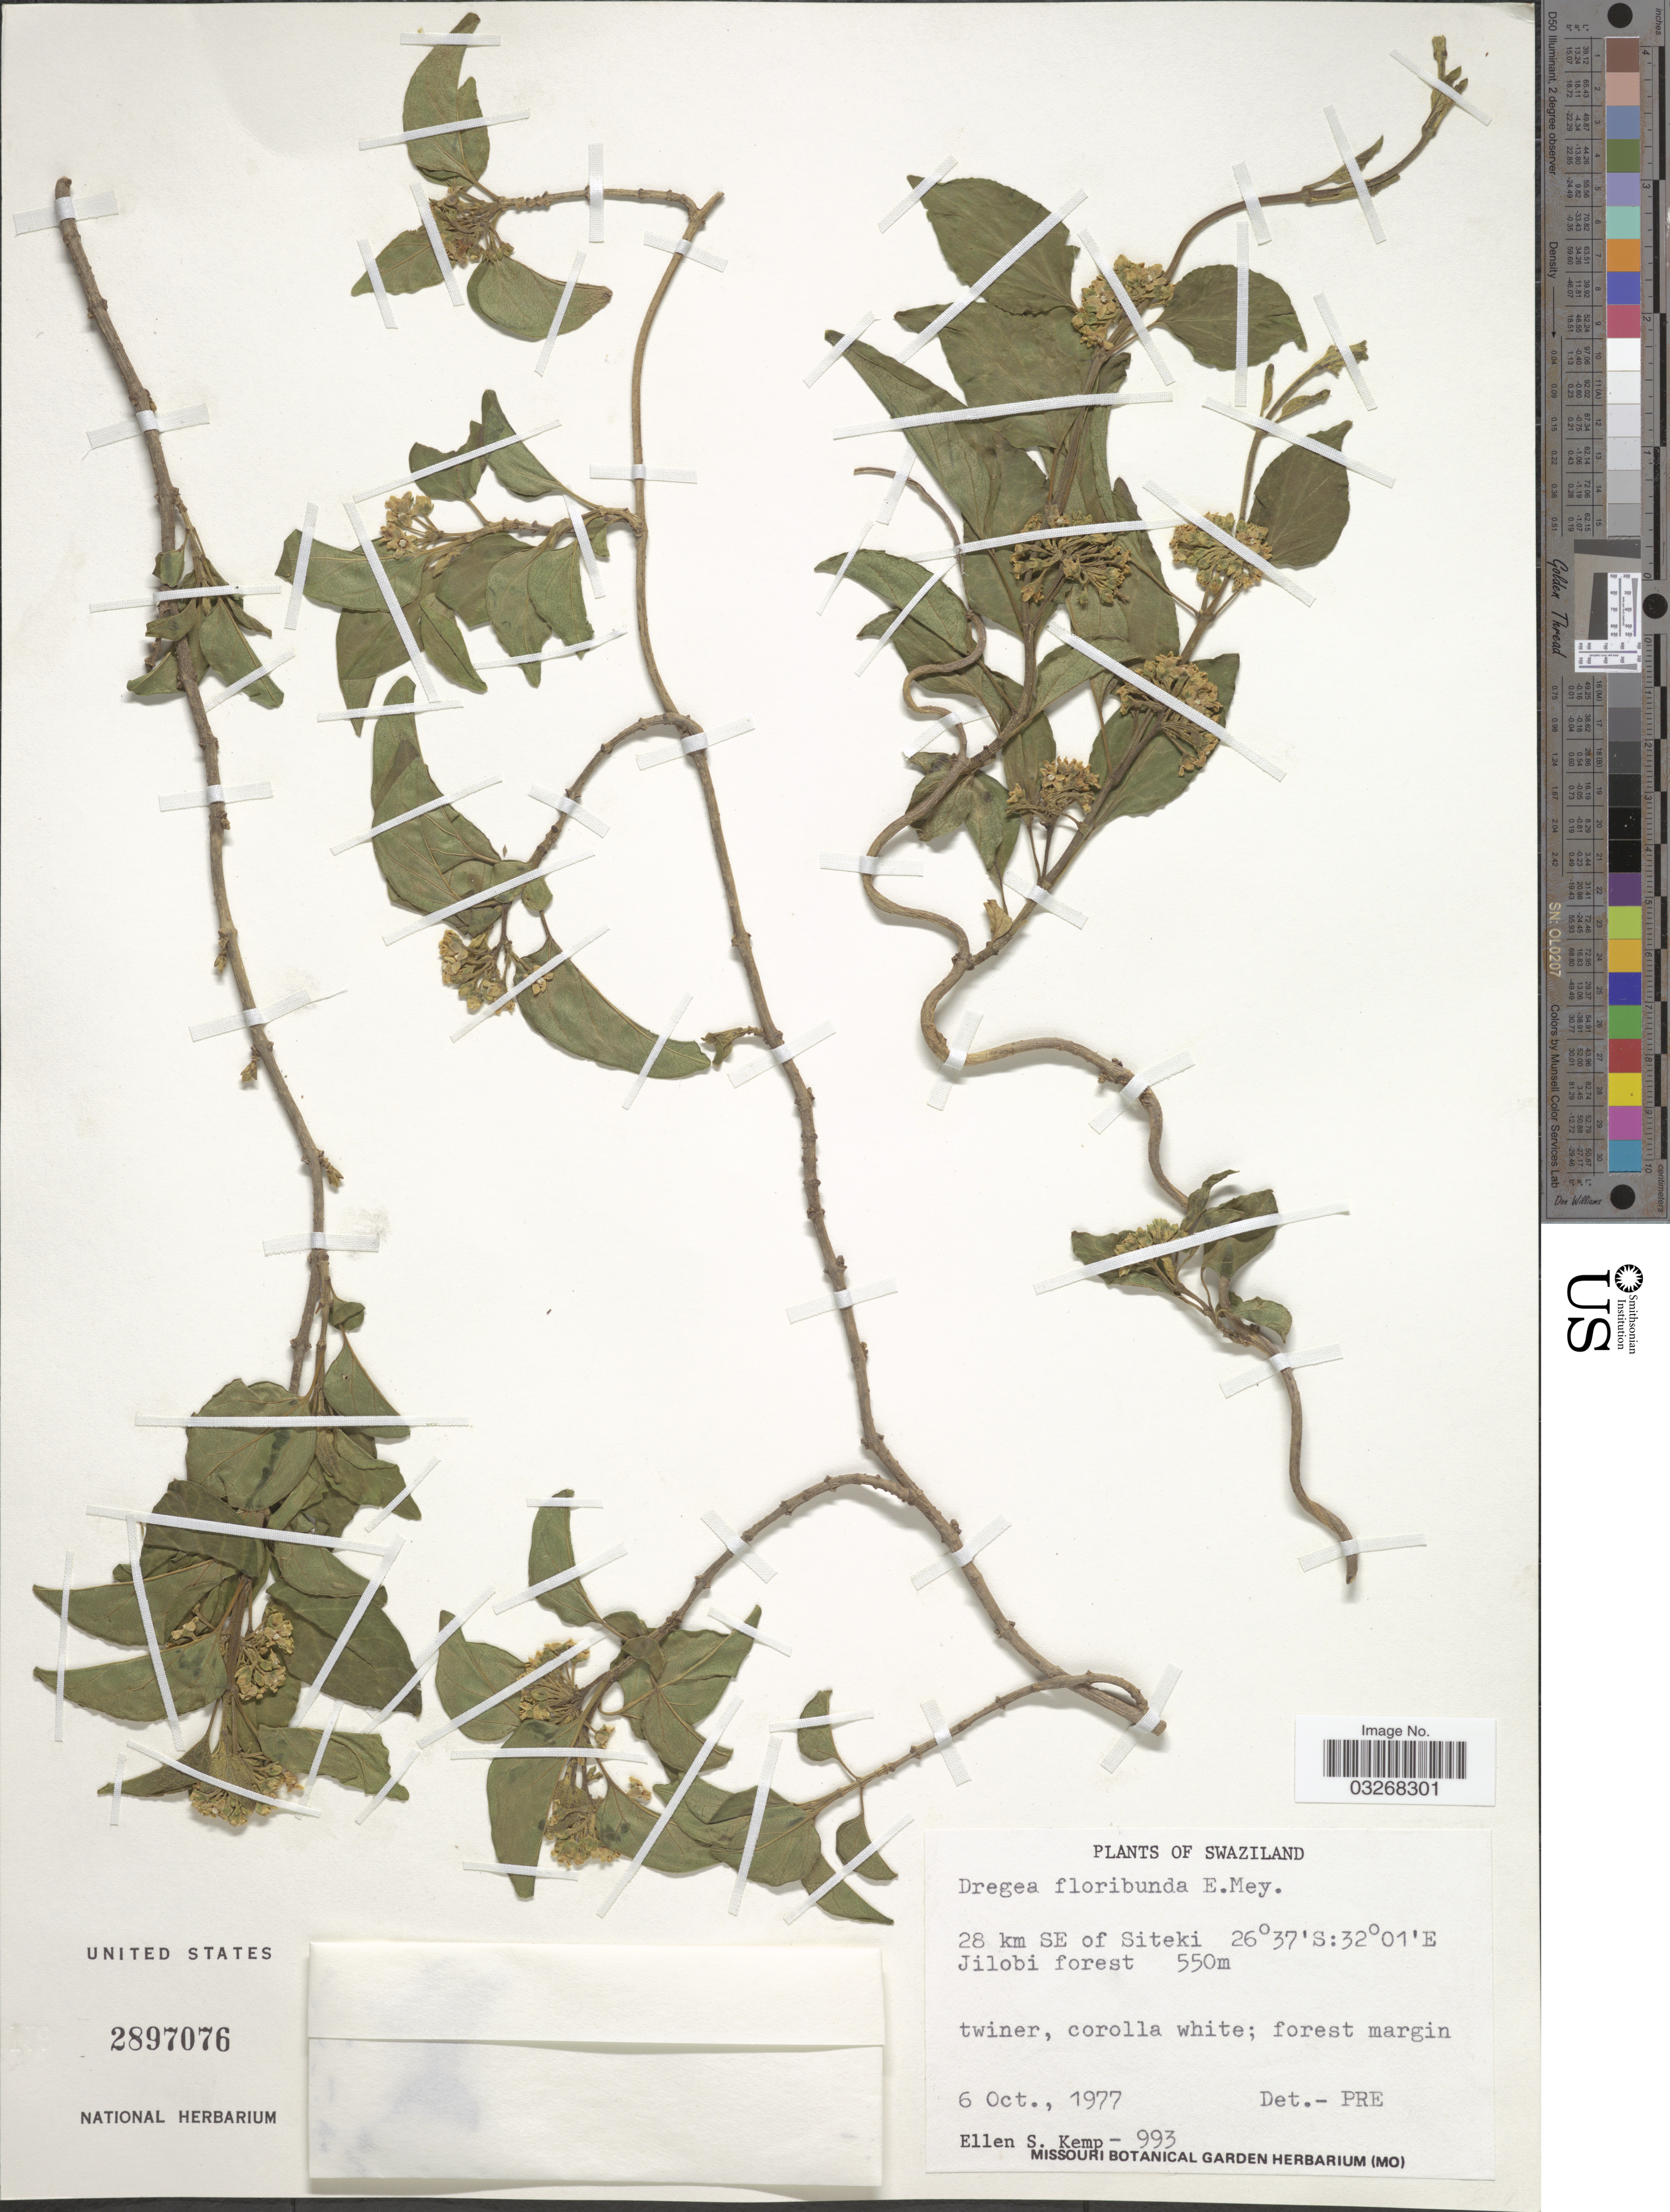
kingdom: Plantae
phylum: Tracheophyta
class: Magnoliopsida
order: Gentianales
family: Apocynaceae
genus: Dregea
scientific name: Dregea floribunda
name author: E. Mey.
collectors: E. S. Kemp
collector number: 993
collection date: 1977-10-06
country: Eswatini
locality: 28 km SE of Siteki. Jilobi forest.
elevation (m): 550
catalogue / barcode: US 2897076